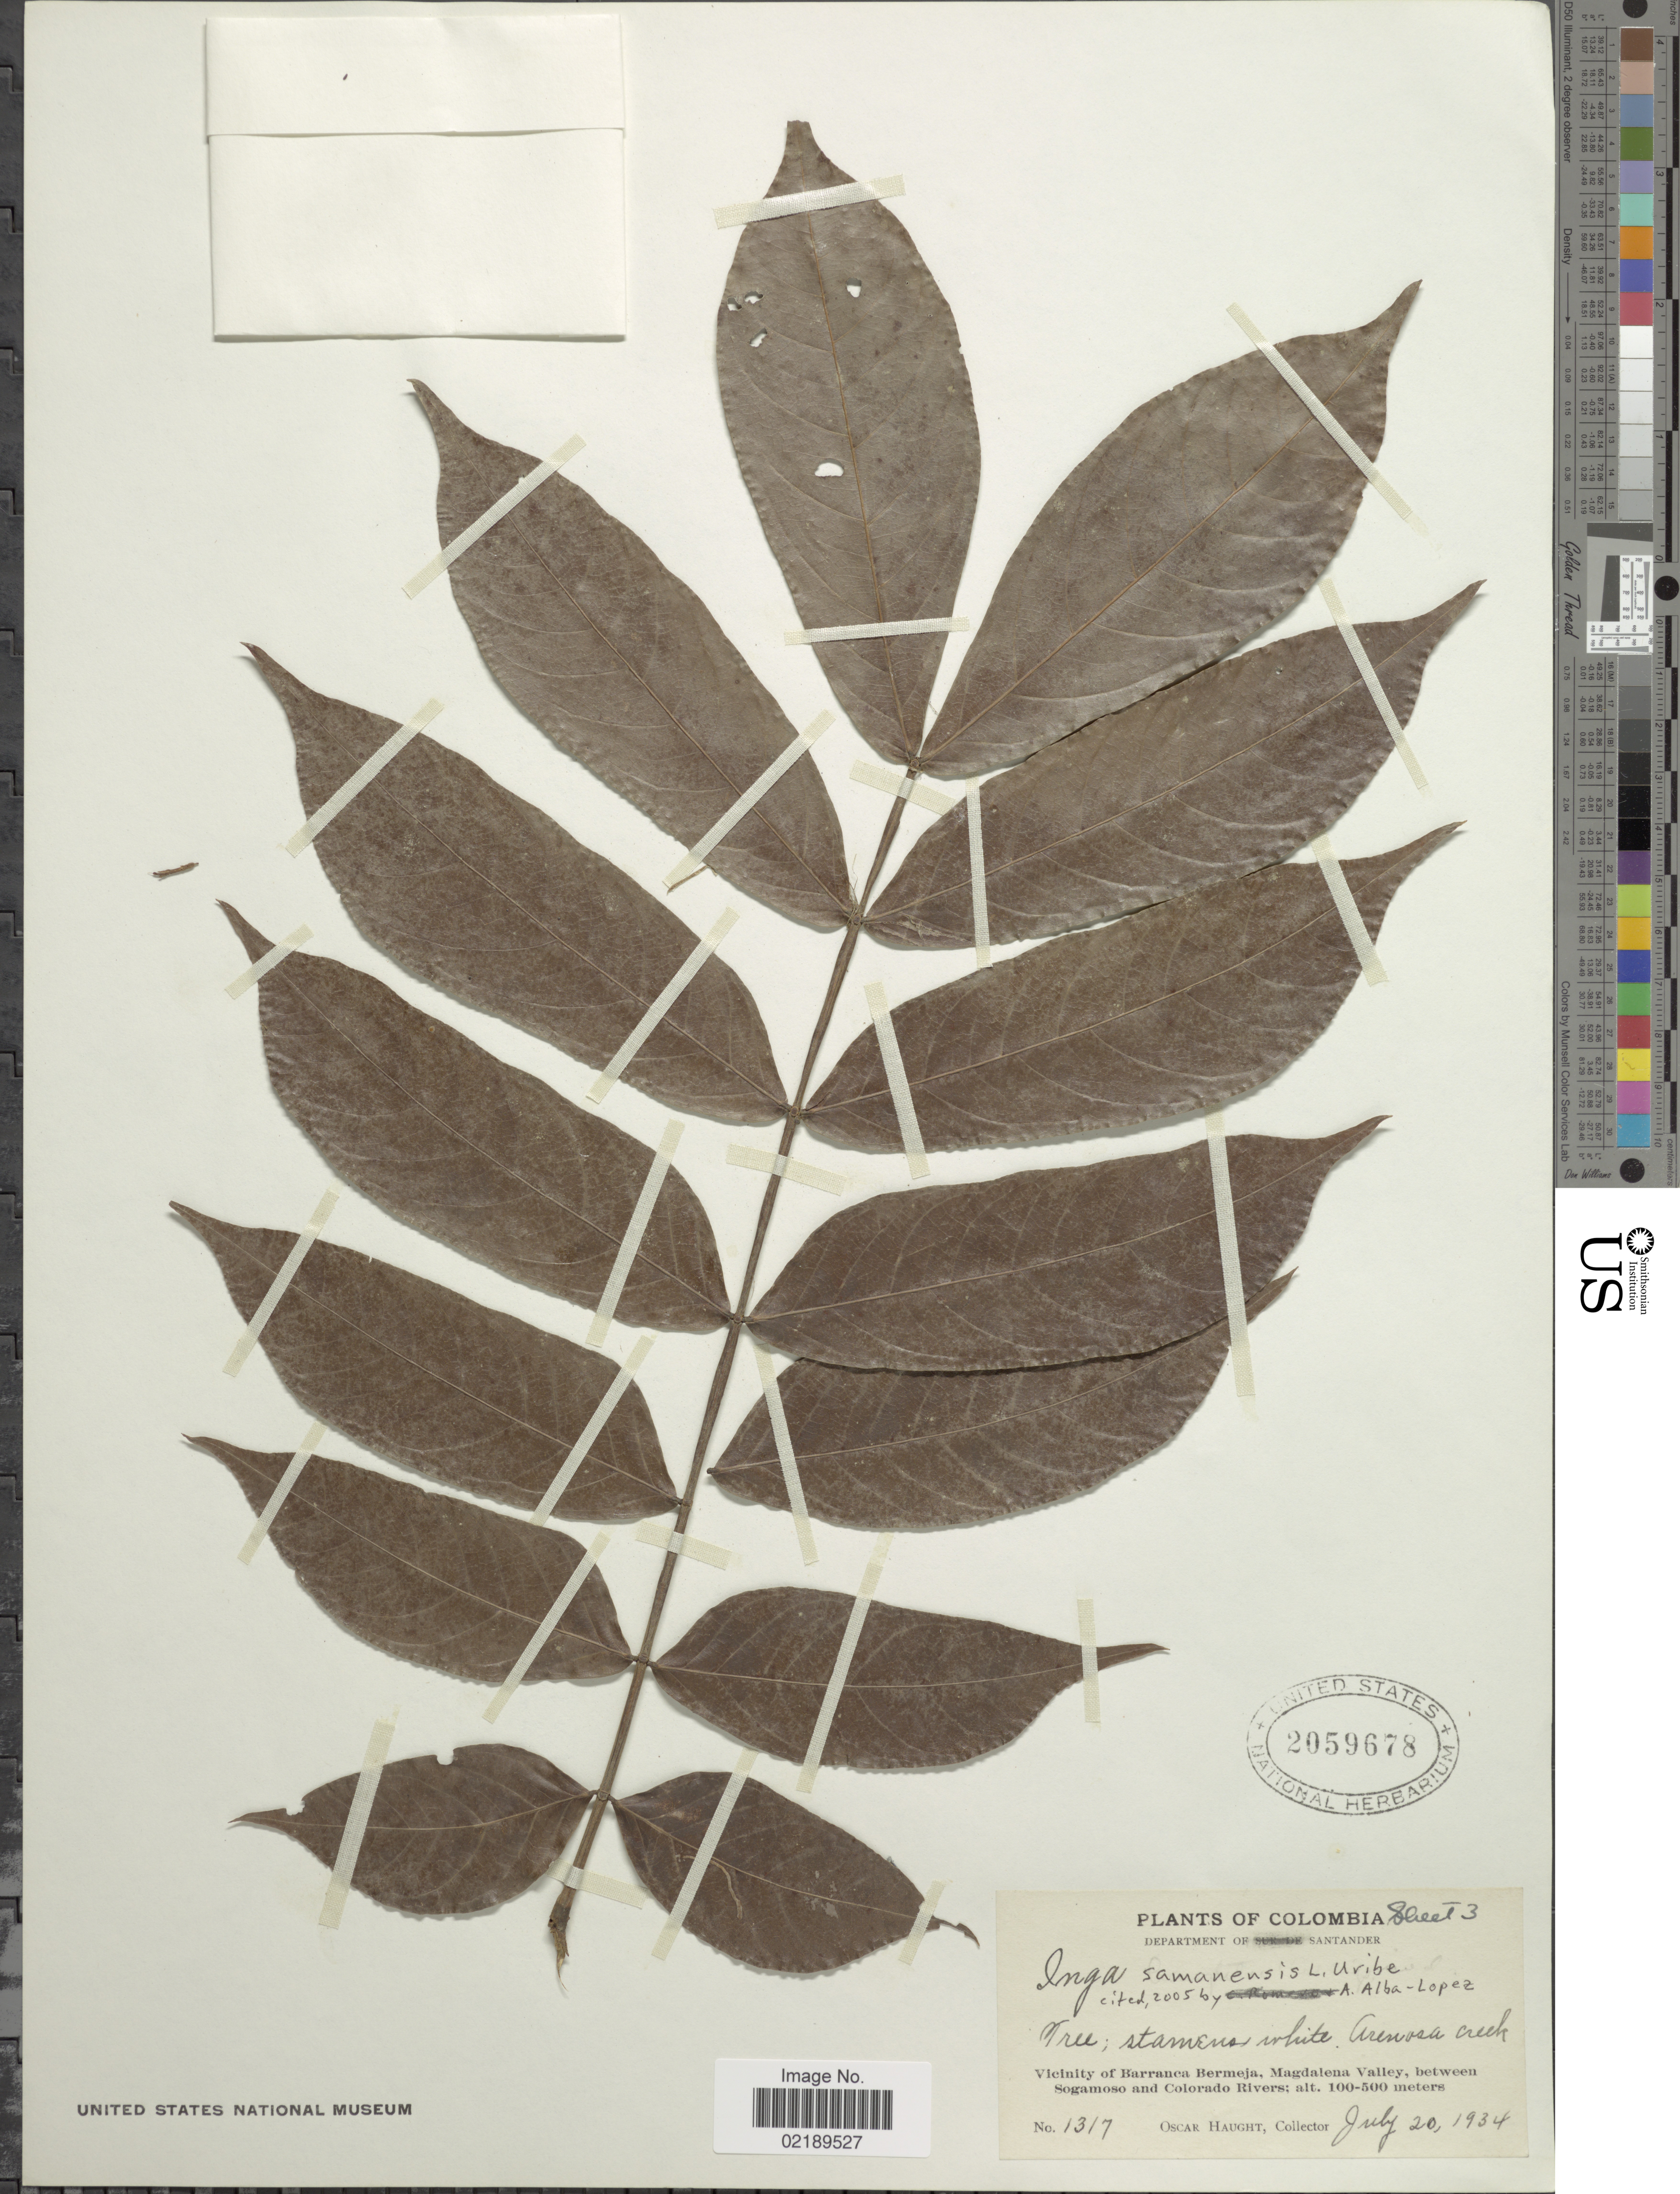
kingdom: Plantae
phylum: Tracheophyta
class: Magnoliopsida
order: Fabales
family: Fabaceae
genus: Inga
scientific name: Inga samanensis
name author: L. Uribe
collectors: O. L. Haught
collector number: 1317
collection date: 1934-07-20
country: Colombia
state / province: Santander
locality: Vicinity of Barranca Bermeja, Magdalena Valley, between Sogamoso and Colorado Rivers, Arenosa Creek.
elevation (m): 100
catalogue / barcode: US 2059678